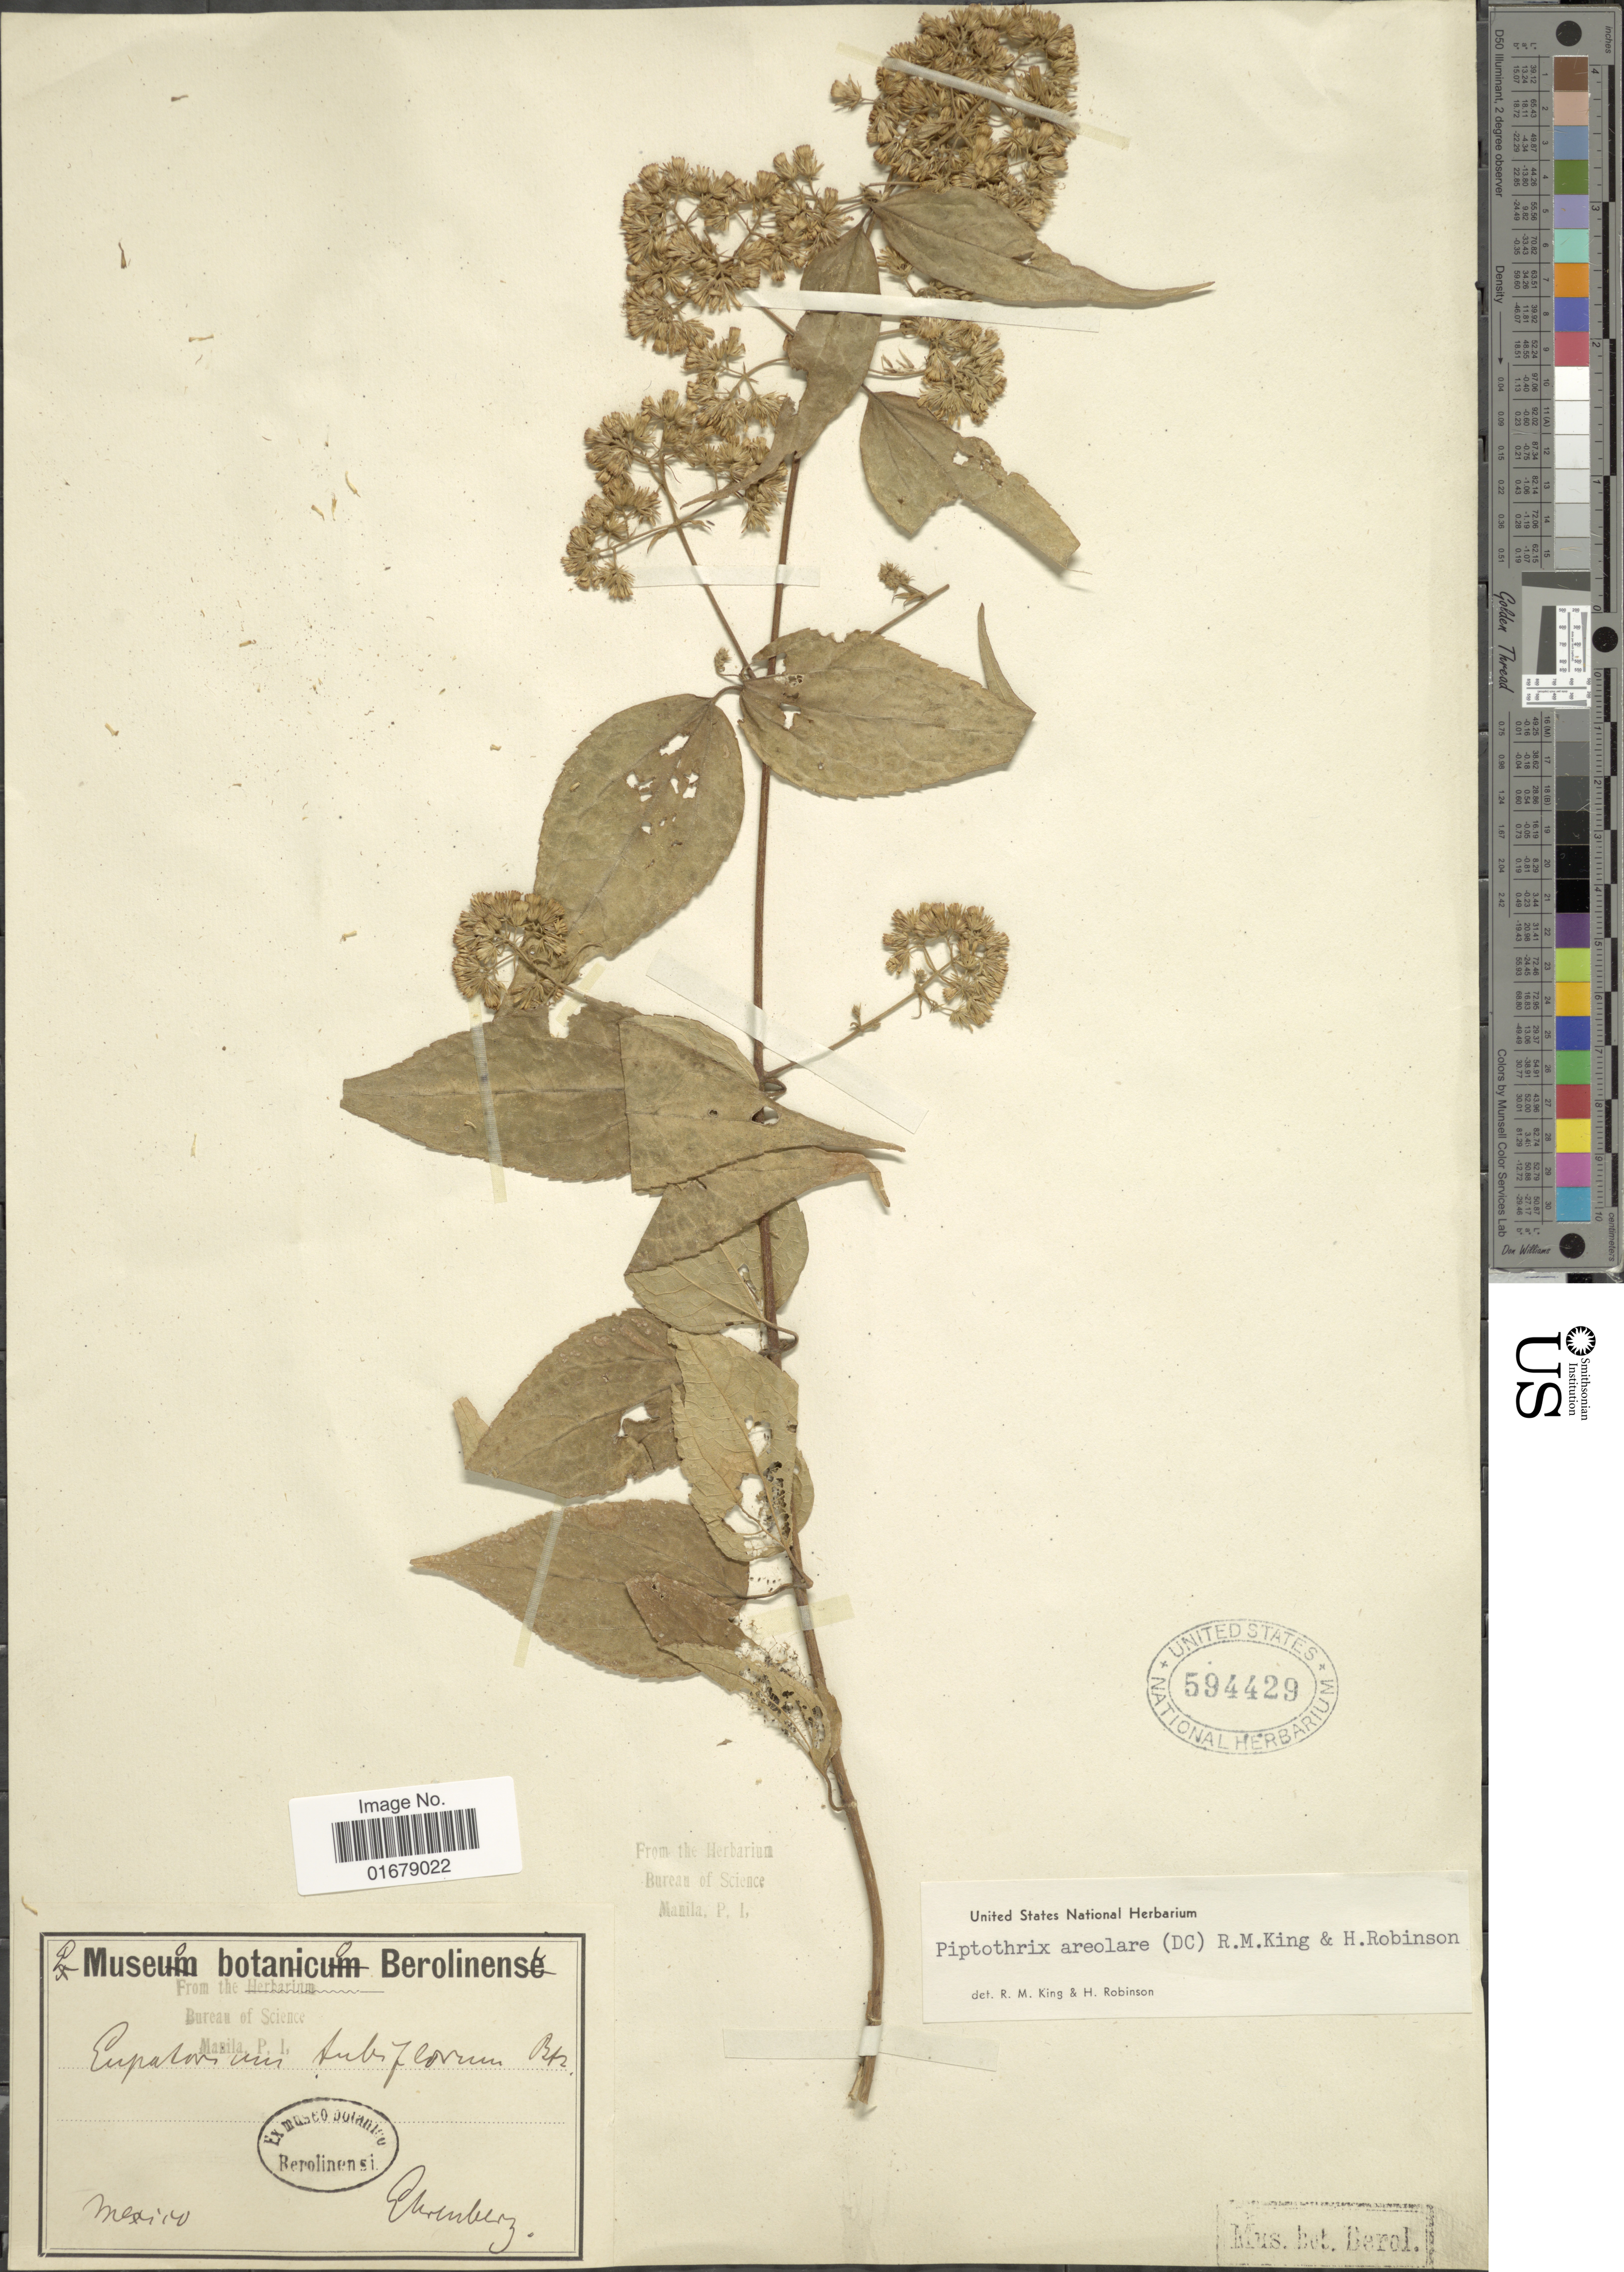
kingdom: Plantae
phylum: Tracheophyta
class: Magnoliopsida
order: Asterales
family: Asteraceae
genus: Piptothrix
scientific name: Piptothrix areolaris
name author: (DC.) R.M. King & H. Rob.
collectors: -. Ehrenberg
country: Mexico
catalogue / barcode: US 594429